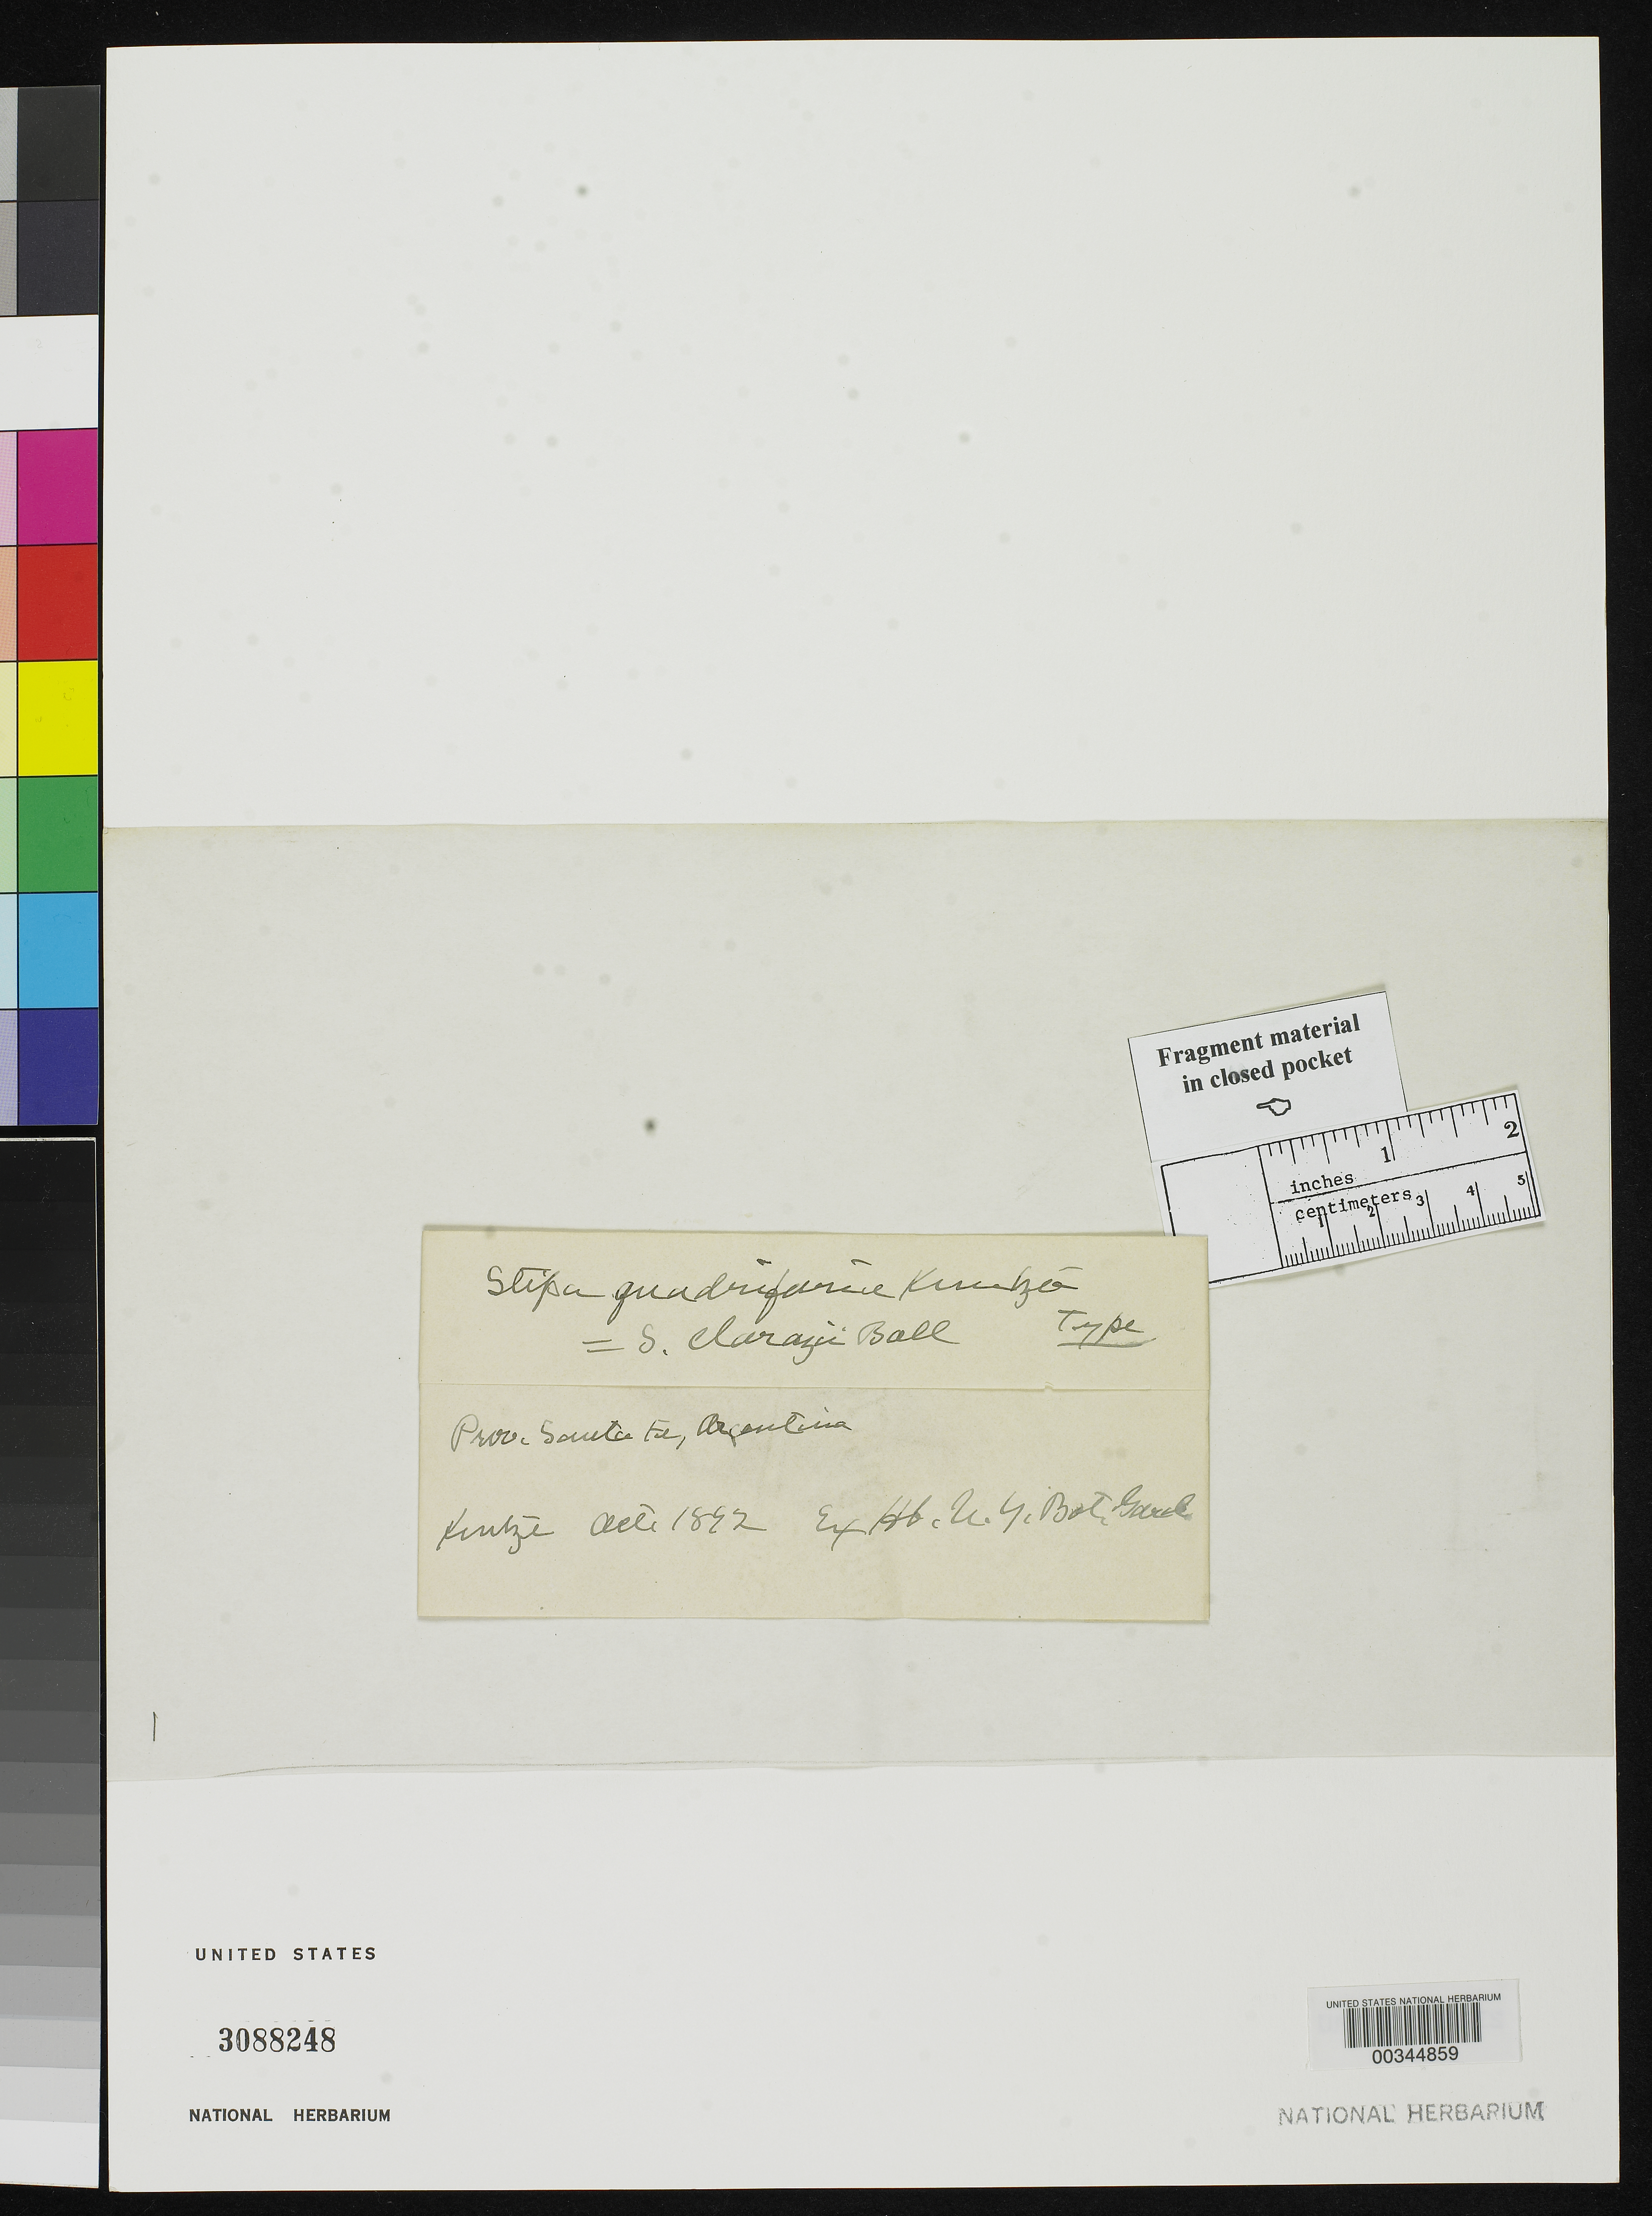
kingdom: Plantae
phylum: Tracheophyta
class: Liliopsida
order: Poales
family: Poaceae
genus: Stipa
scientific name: Stipa quadrifaria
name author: Kuntze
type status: Type Fragment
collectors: C.E.O. Kuntze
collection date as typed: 1892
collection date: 1892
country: Argentina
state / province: Santa Fe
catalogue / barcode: US 3088248